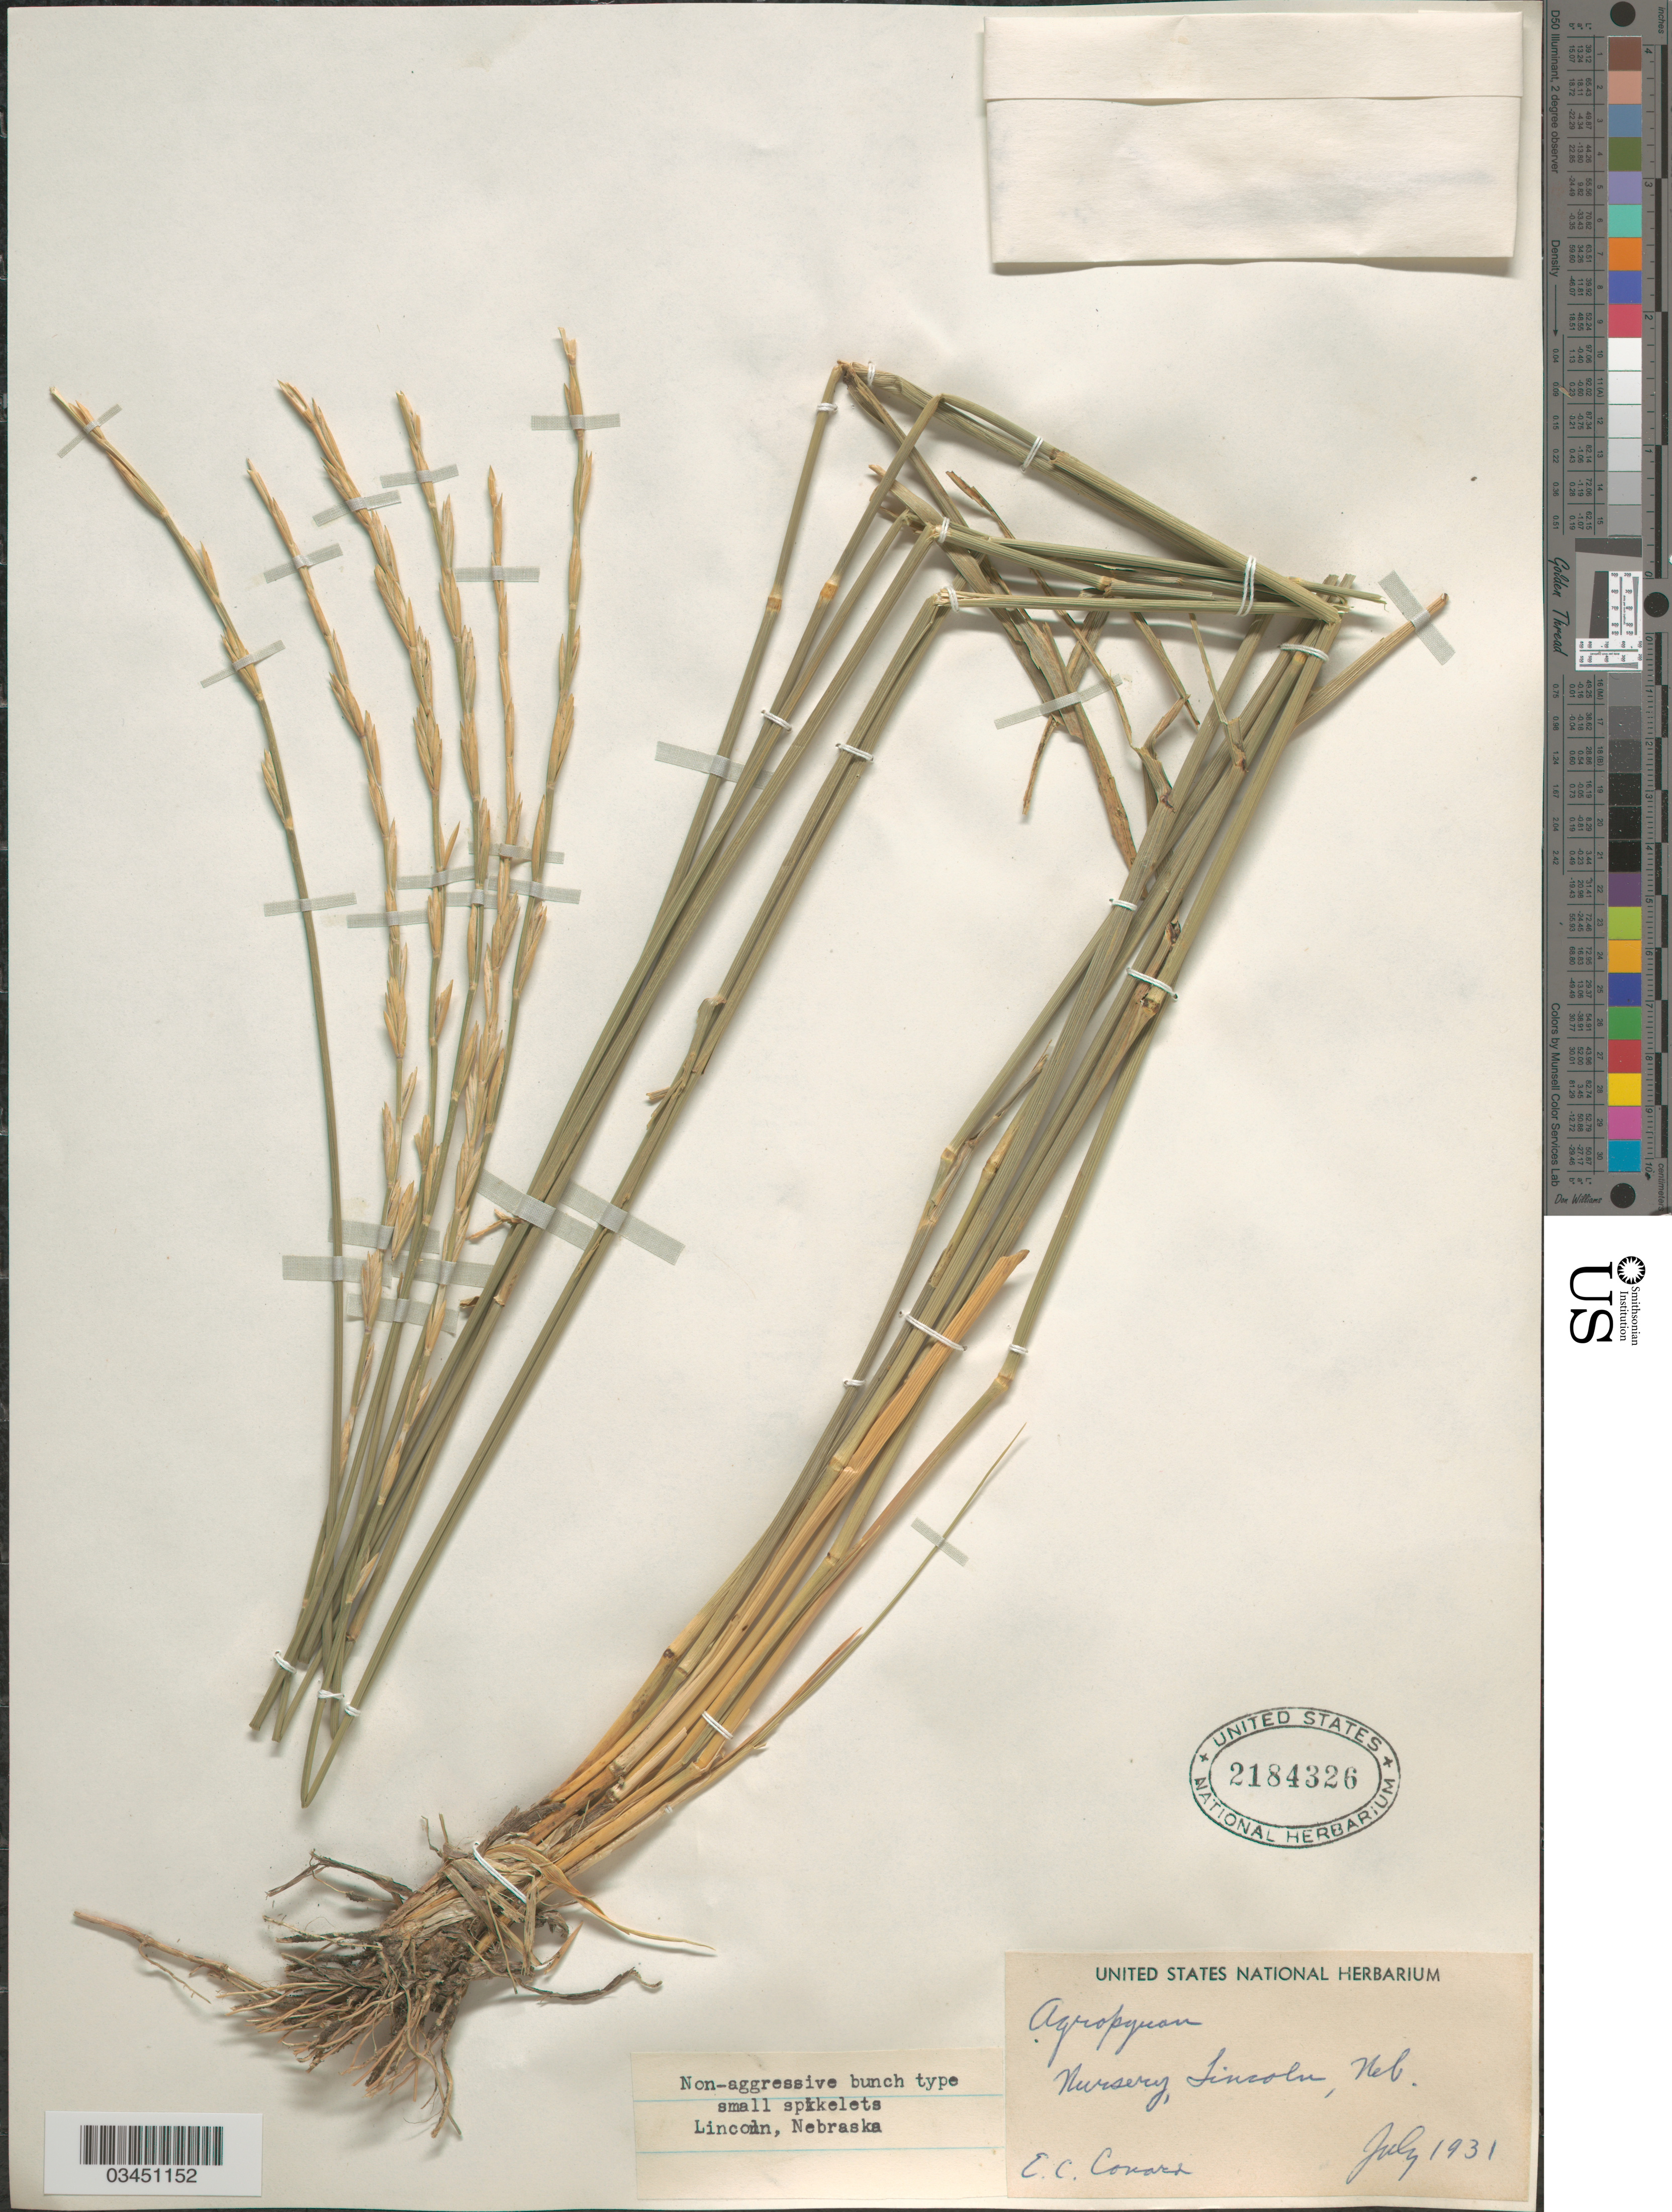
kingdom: Plantae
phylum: Tracheophyta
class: Liliopsida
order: Poales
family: Poaceae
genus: Elymus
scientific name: Elymus sp.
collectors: E. Conard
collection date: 1931-07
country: United States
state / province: Nebraska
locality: Nursery, Lincoln.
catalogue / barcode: US 2184326